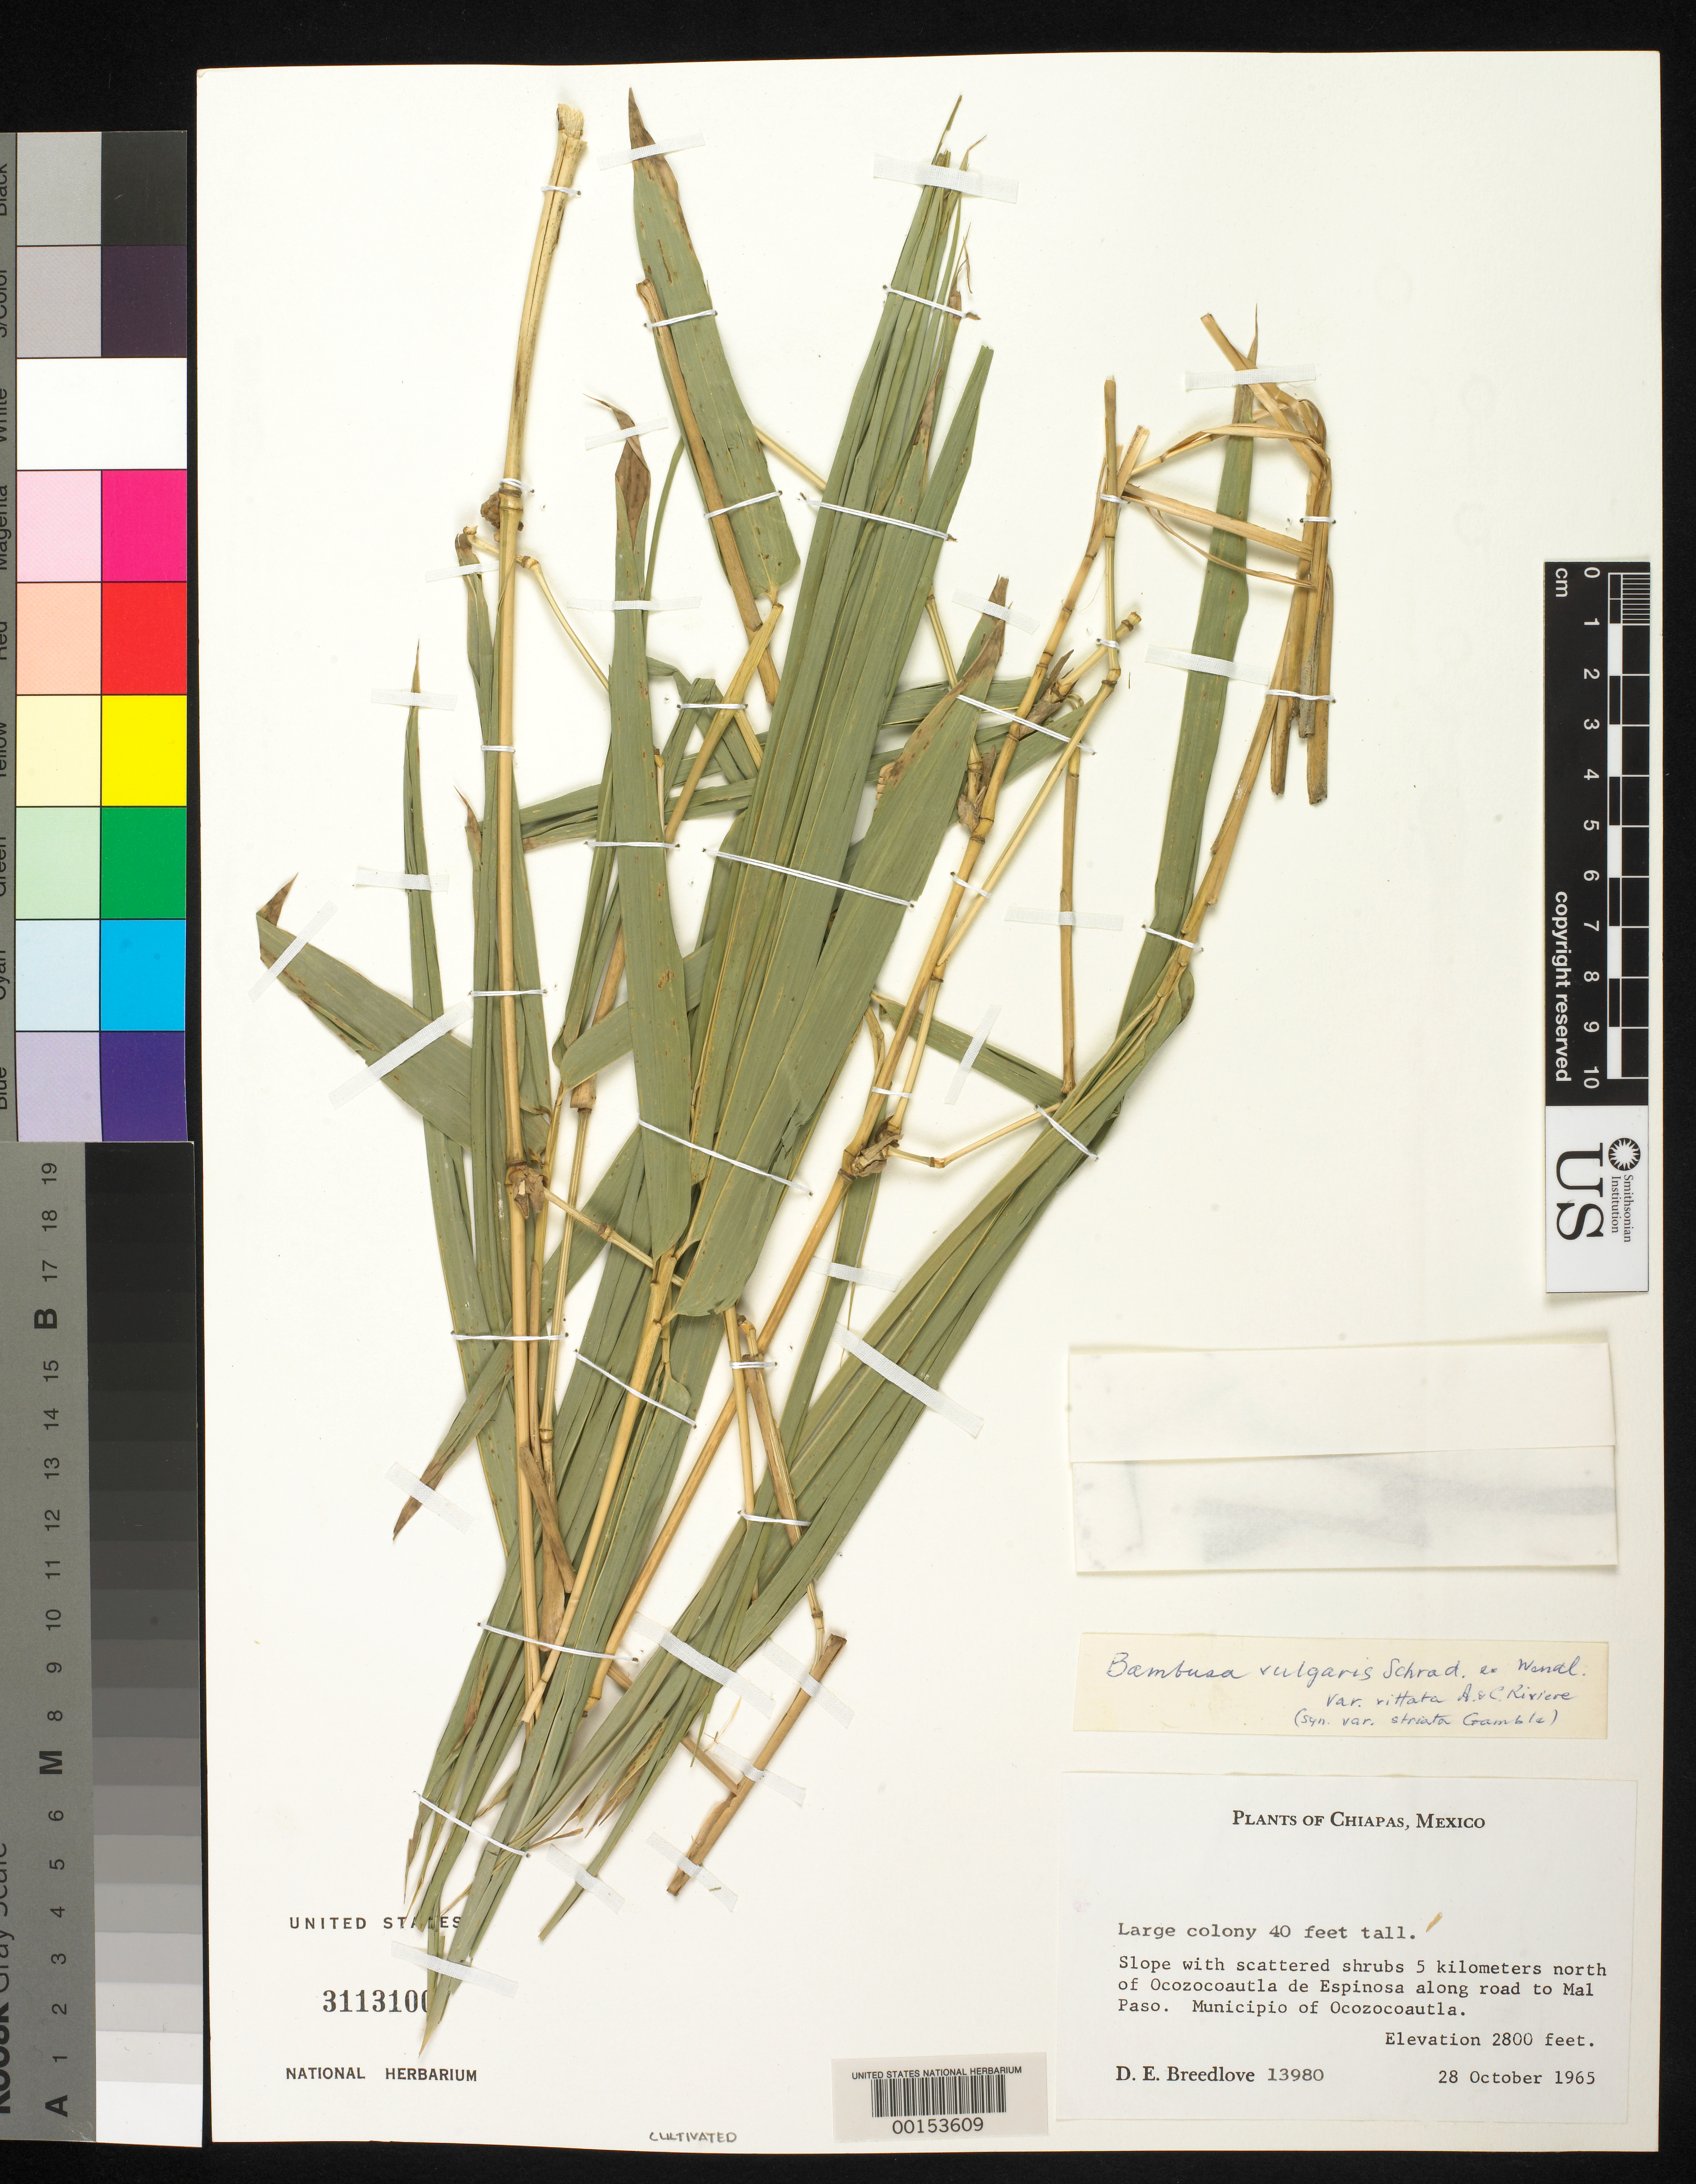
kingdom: Plantae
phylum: Tracheophyta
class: Liliopsida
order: Poales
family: Poaceae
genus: Bambusa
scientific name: Bambusa vulgaris var. vittata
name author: (Rivière & C. Rivière) McClure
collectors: D. E. Breedlove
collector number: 13980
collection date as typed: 28 Oct 1965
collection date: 1965-10-28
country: Mexico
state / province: Chiapas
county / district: Ocozocoautla de Espinosa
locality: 5 km N of Ocozocoautla de Espinosa along road to Mal Paso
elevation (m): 853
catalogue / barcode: US 3113100